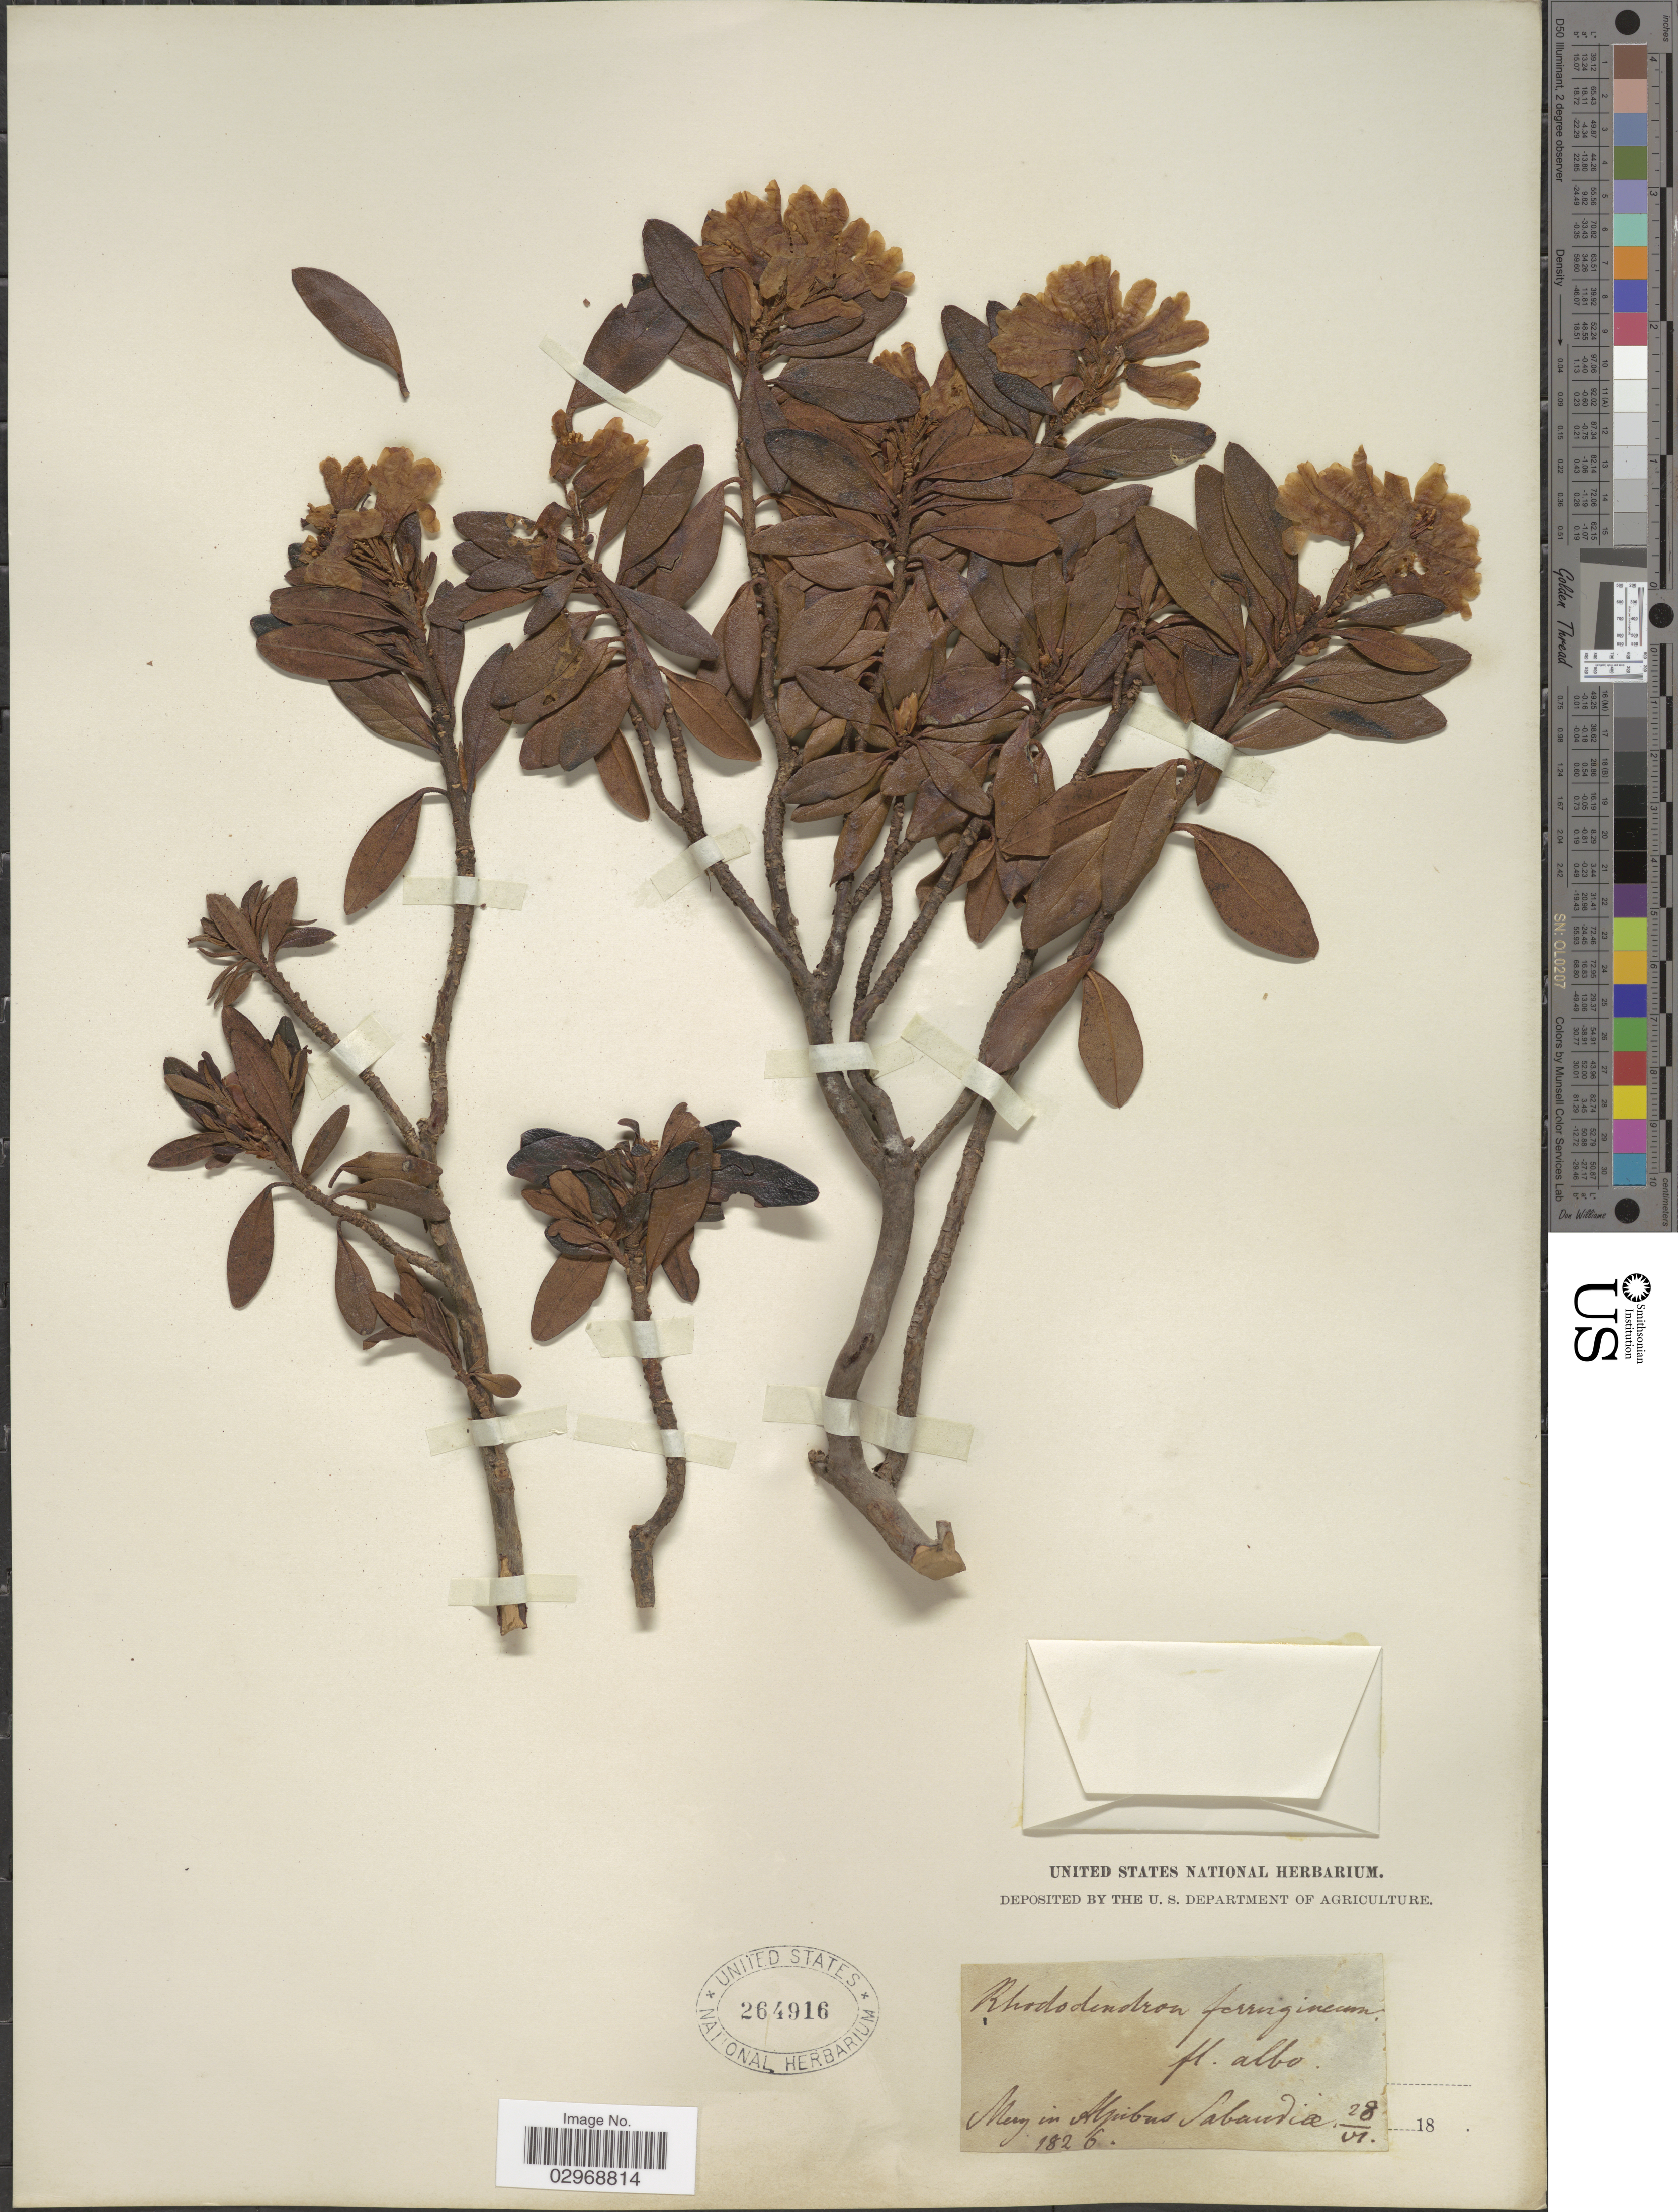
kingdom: Plantae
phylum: Tracheophyta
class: Magnoliopsida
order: Ericales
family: Ericaceae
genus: Rhododendron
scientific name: Rhododendron ferrugineum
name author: L.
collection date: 1826-06-28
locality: Mery in Alpibus Sabandia. [interpreted]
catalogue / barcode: US 264916